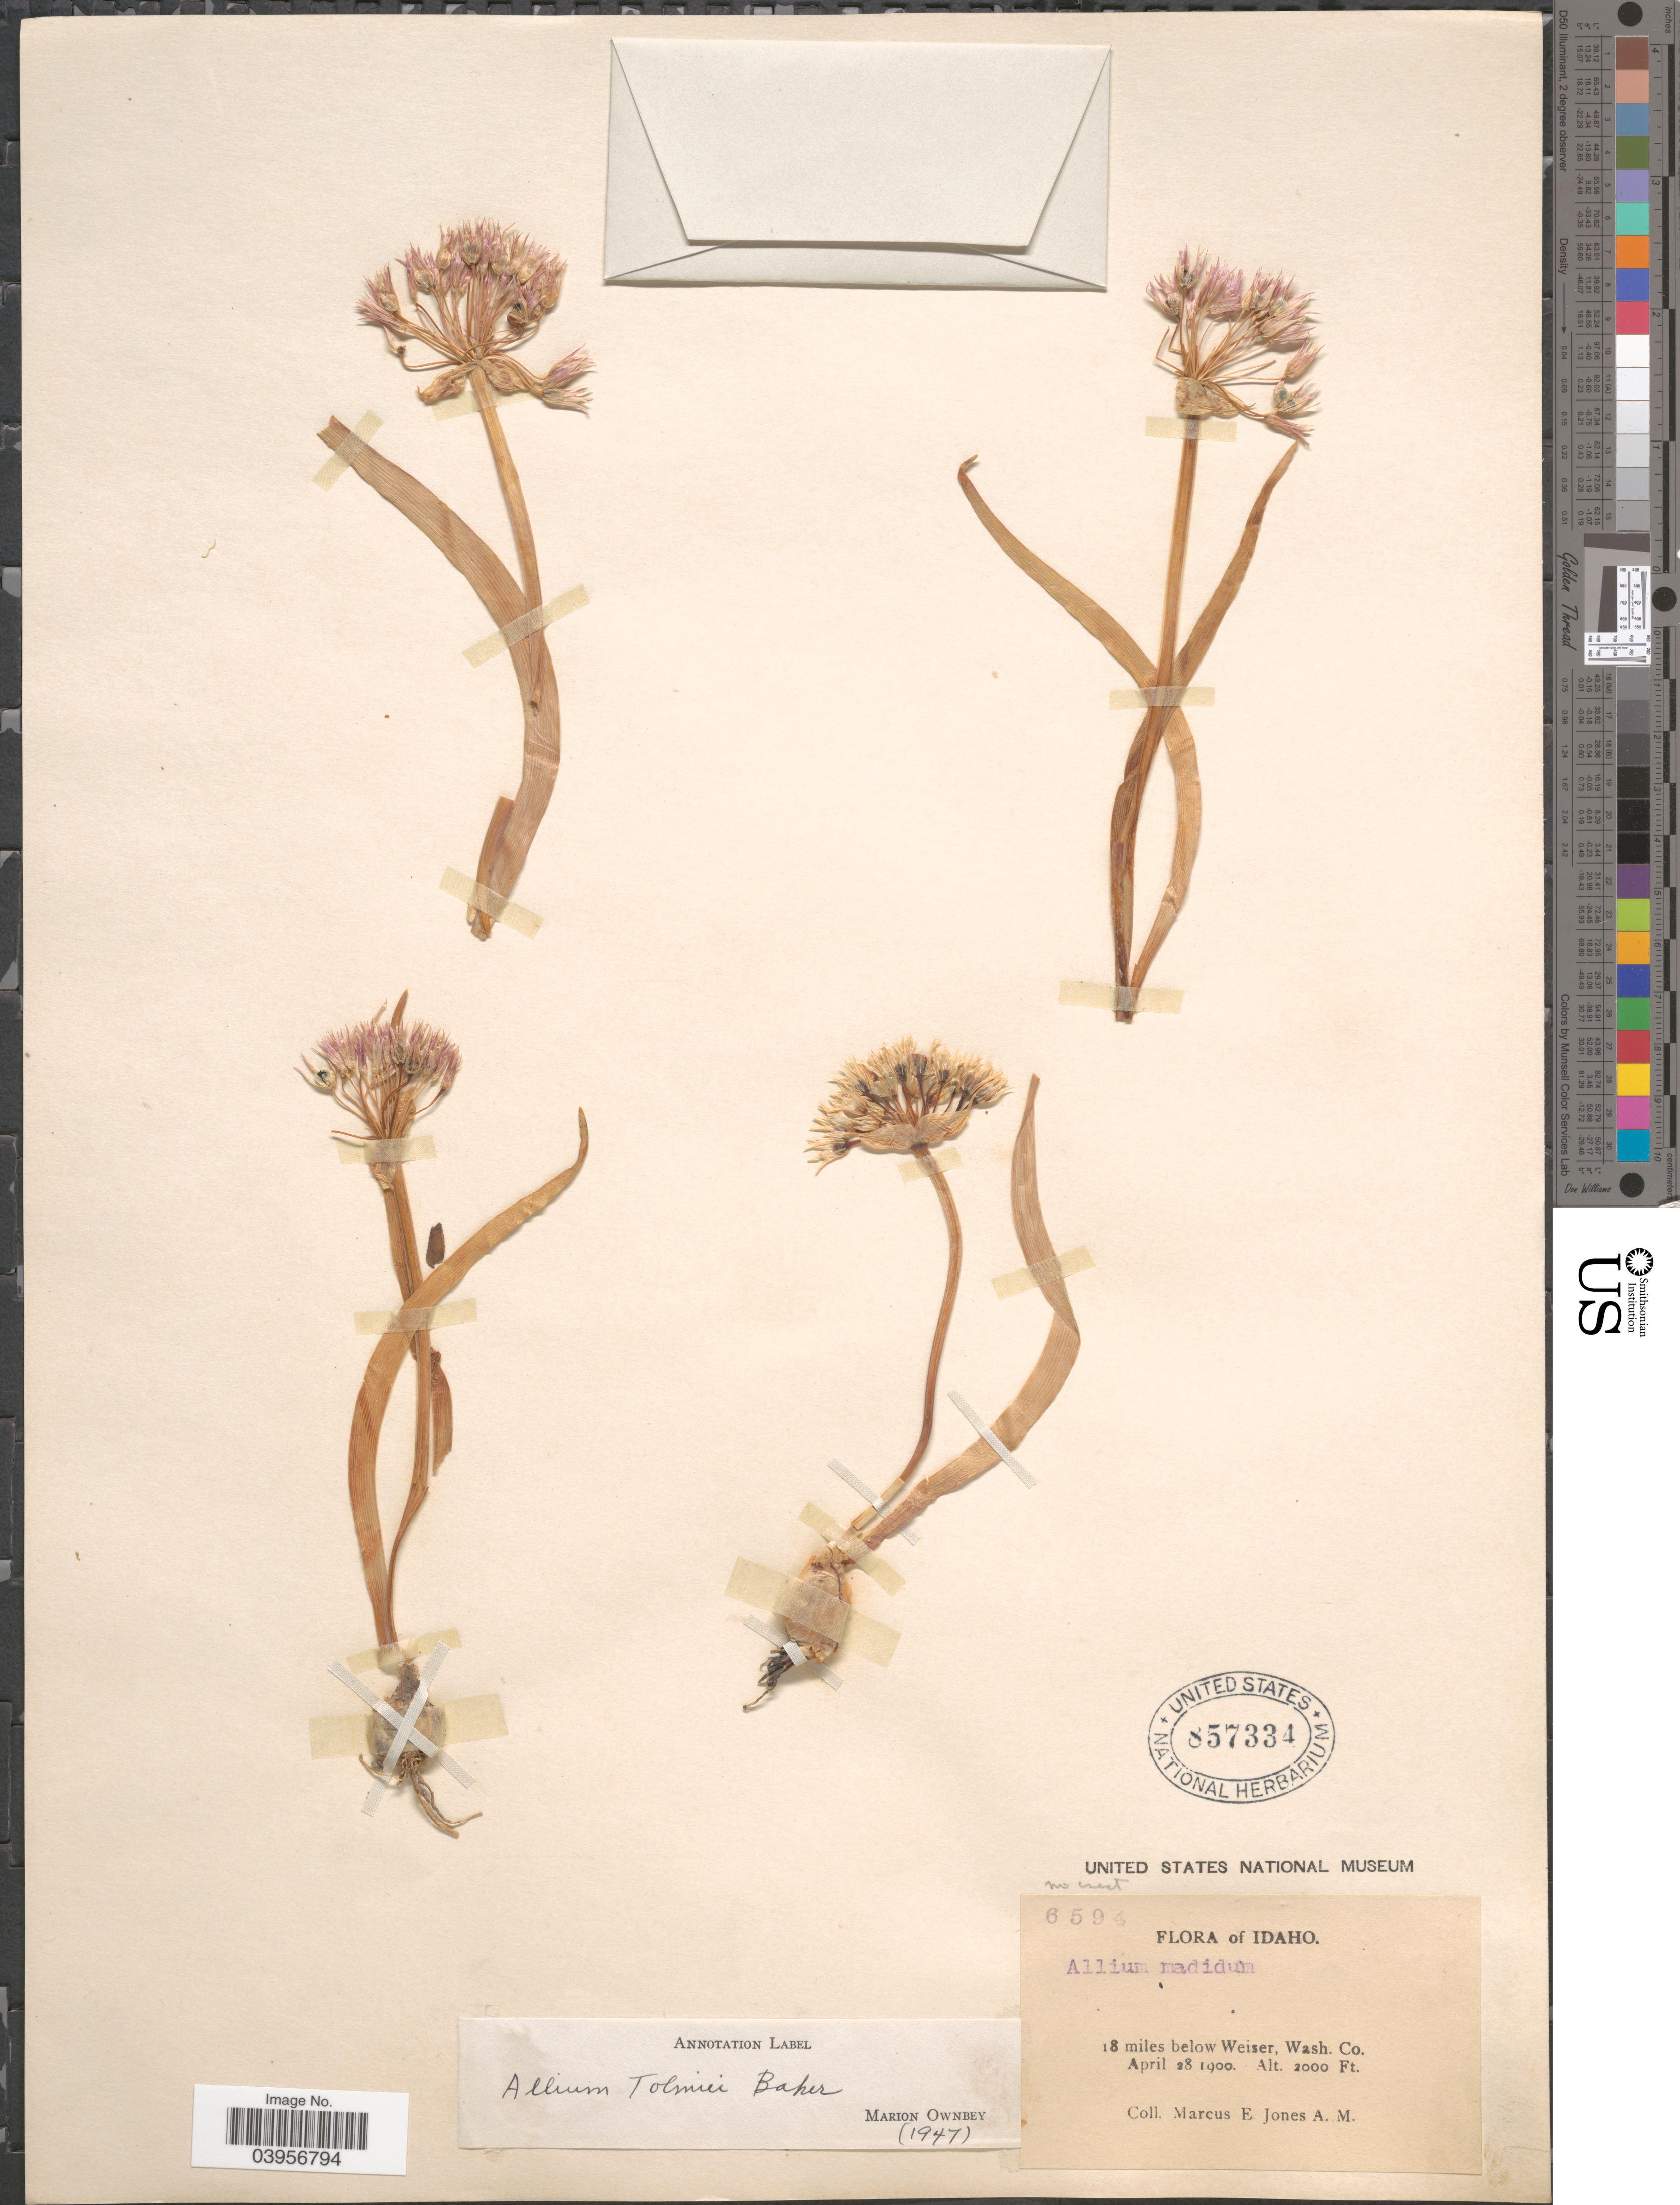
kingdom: Plantae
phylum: Tracheophyta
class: Liliopsida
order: Asparagales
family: Amaryllidaceae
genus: Allium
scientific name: Allium tolmiei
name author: Baker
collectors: M. E. Jones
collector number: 6594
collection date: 1900-04-28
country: United States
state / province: Idaho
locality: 18 miles below Weiser, Wash. Co.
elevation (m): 610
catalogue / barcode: US 857334